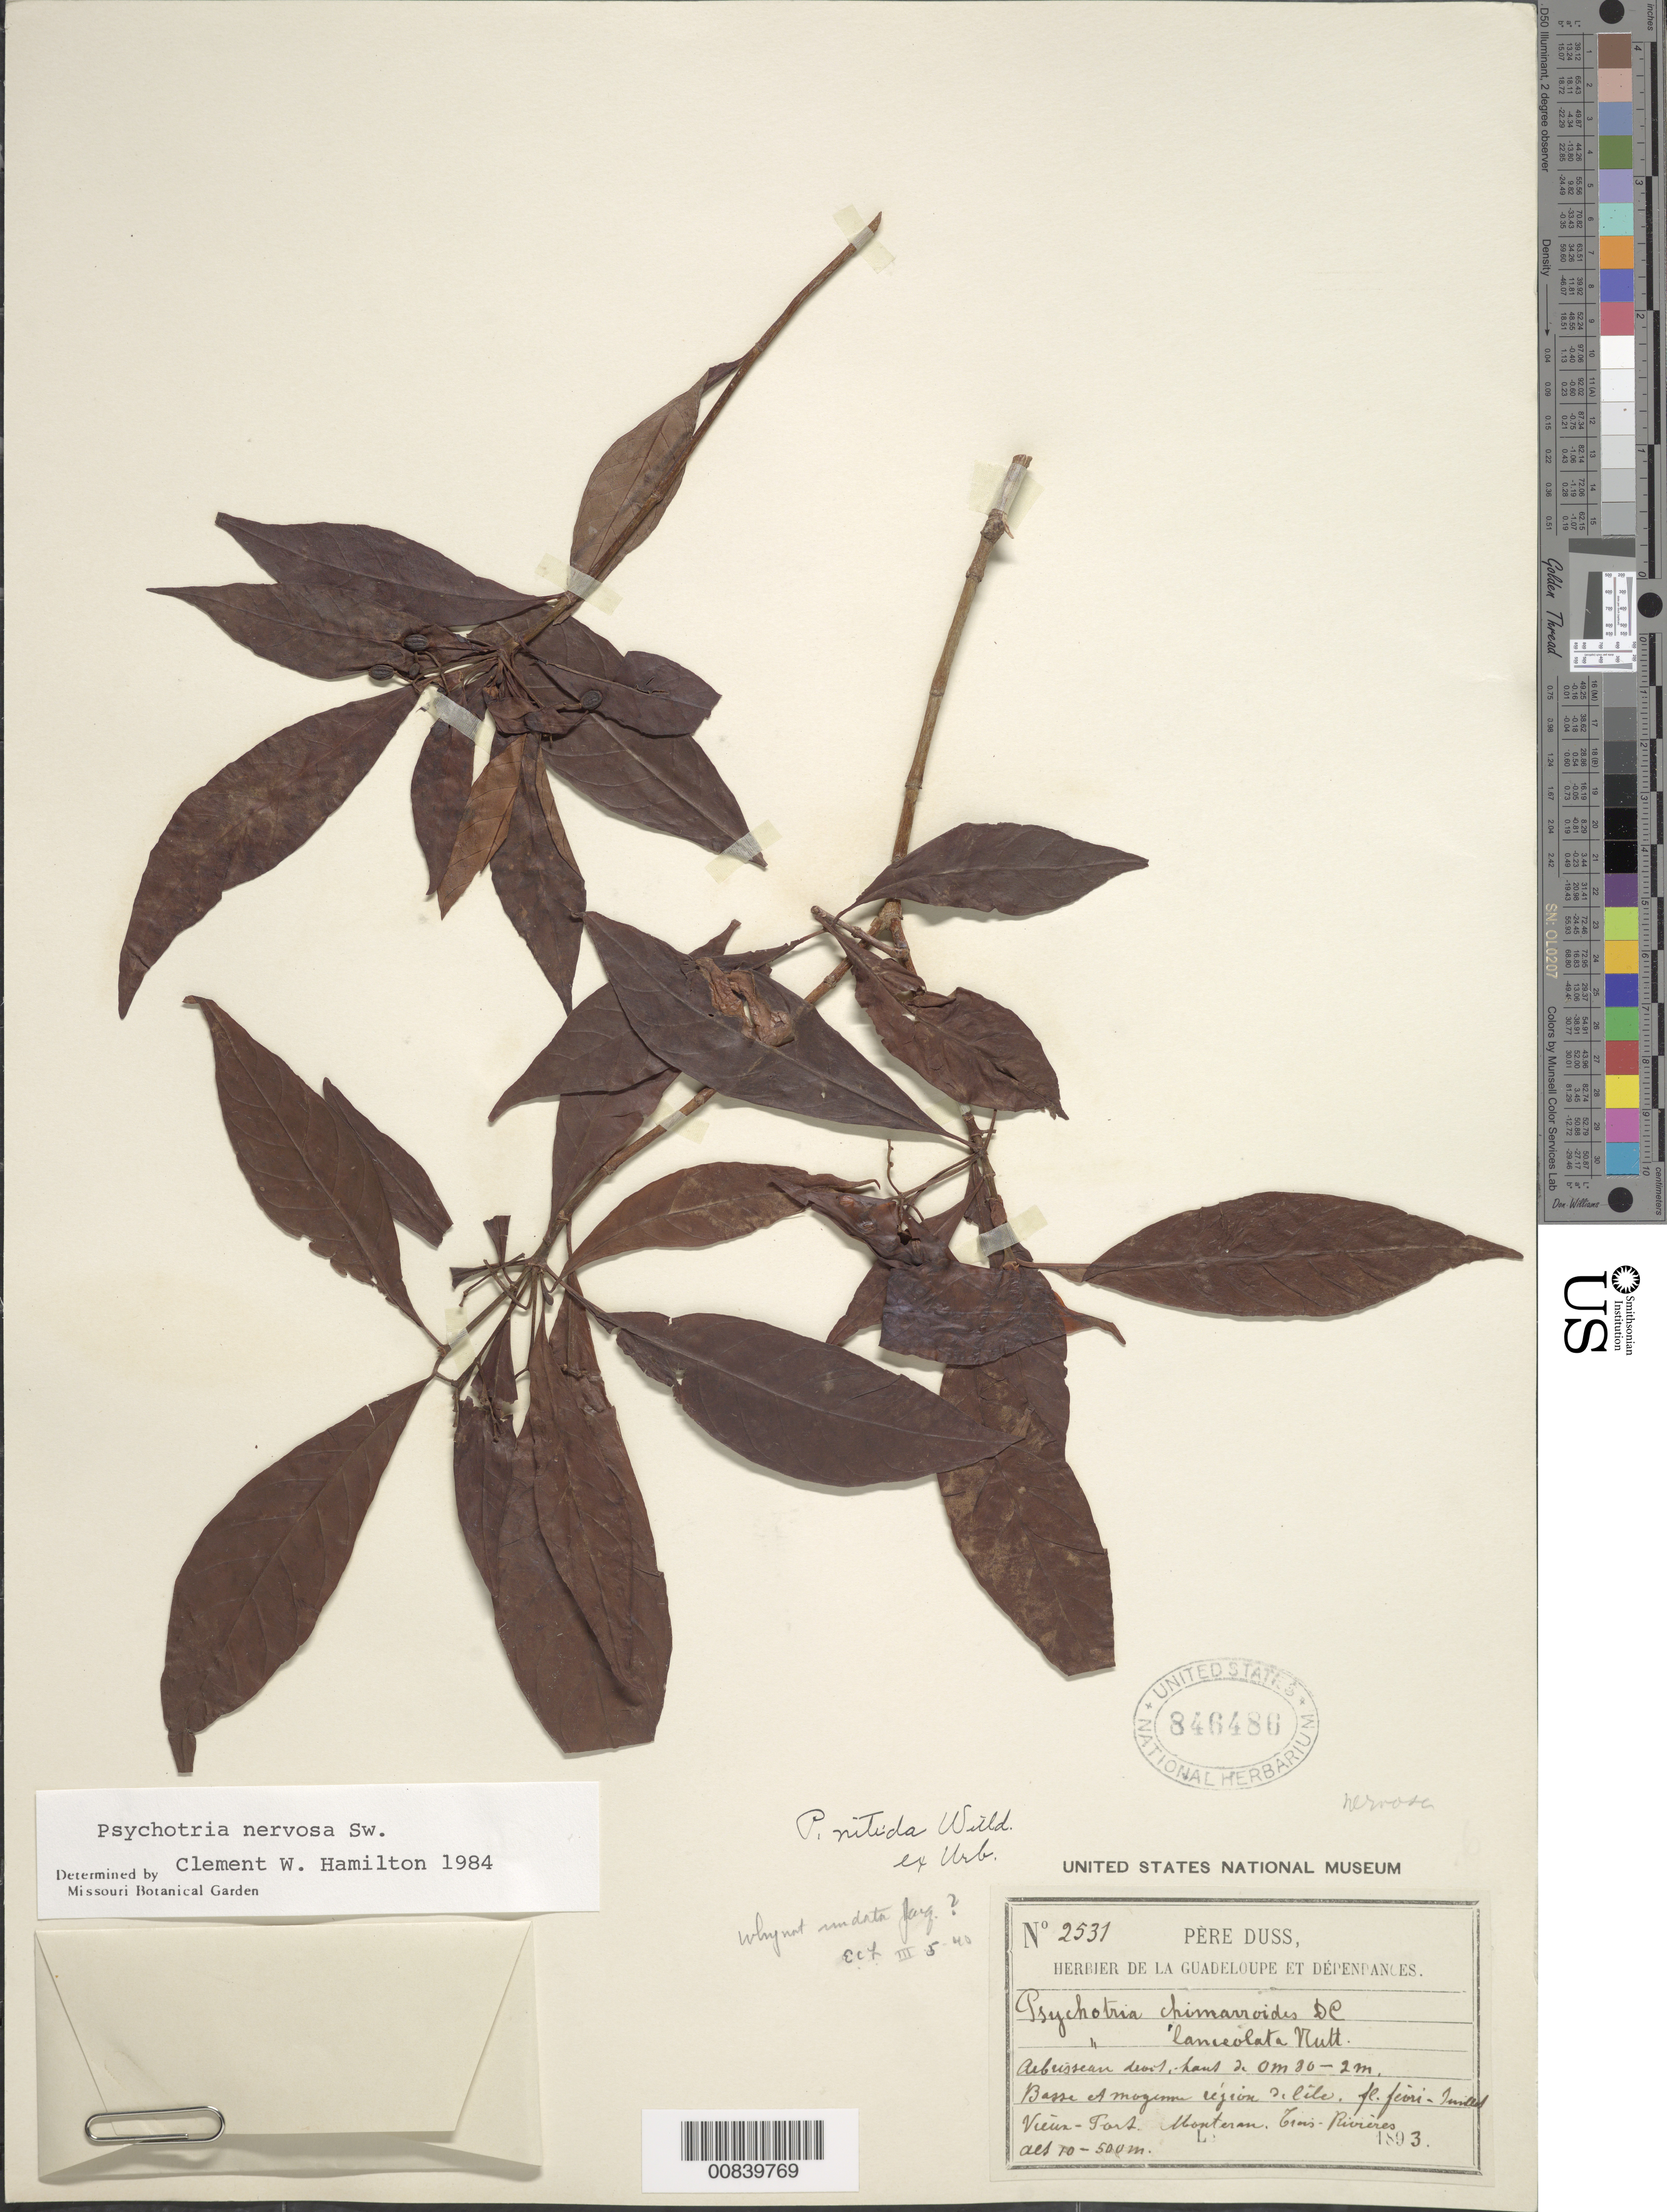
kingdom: Plantae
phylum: Tracheophyta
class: Magnoliopsida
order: Gentianales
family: Rubiaceae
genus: Psychotria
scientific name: Psychotria nervosa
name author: Sw.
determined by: Hamilton, C. W.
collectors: Père Duss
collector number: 2531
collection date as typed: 1893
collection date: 1893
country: Guadeloupe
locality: Veun (sp?)-Fort, Monteran, Trois- Rivières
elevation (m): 10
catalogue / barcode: US 846486